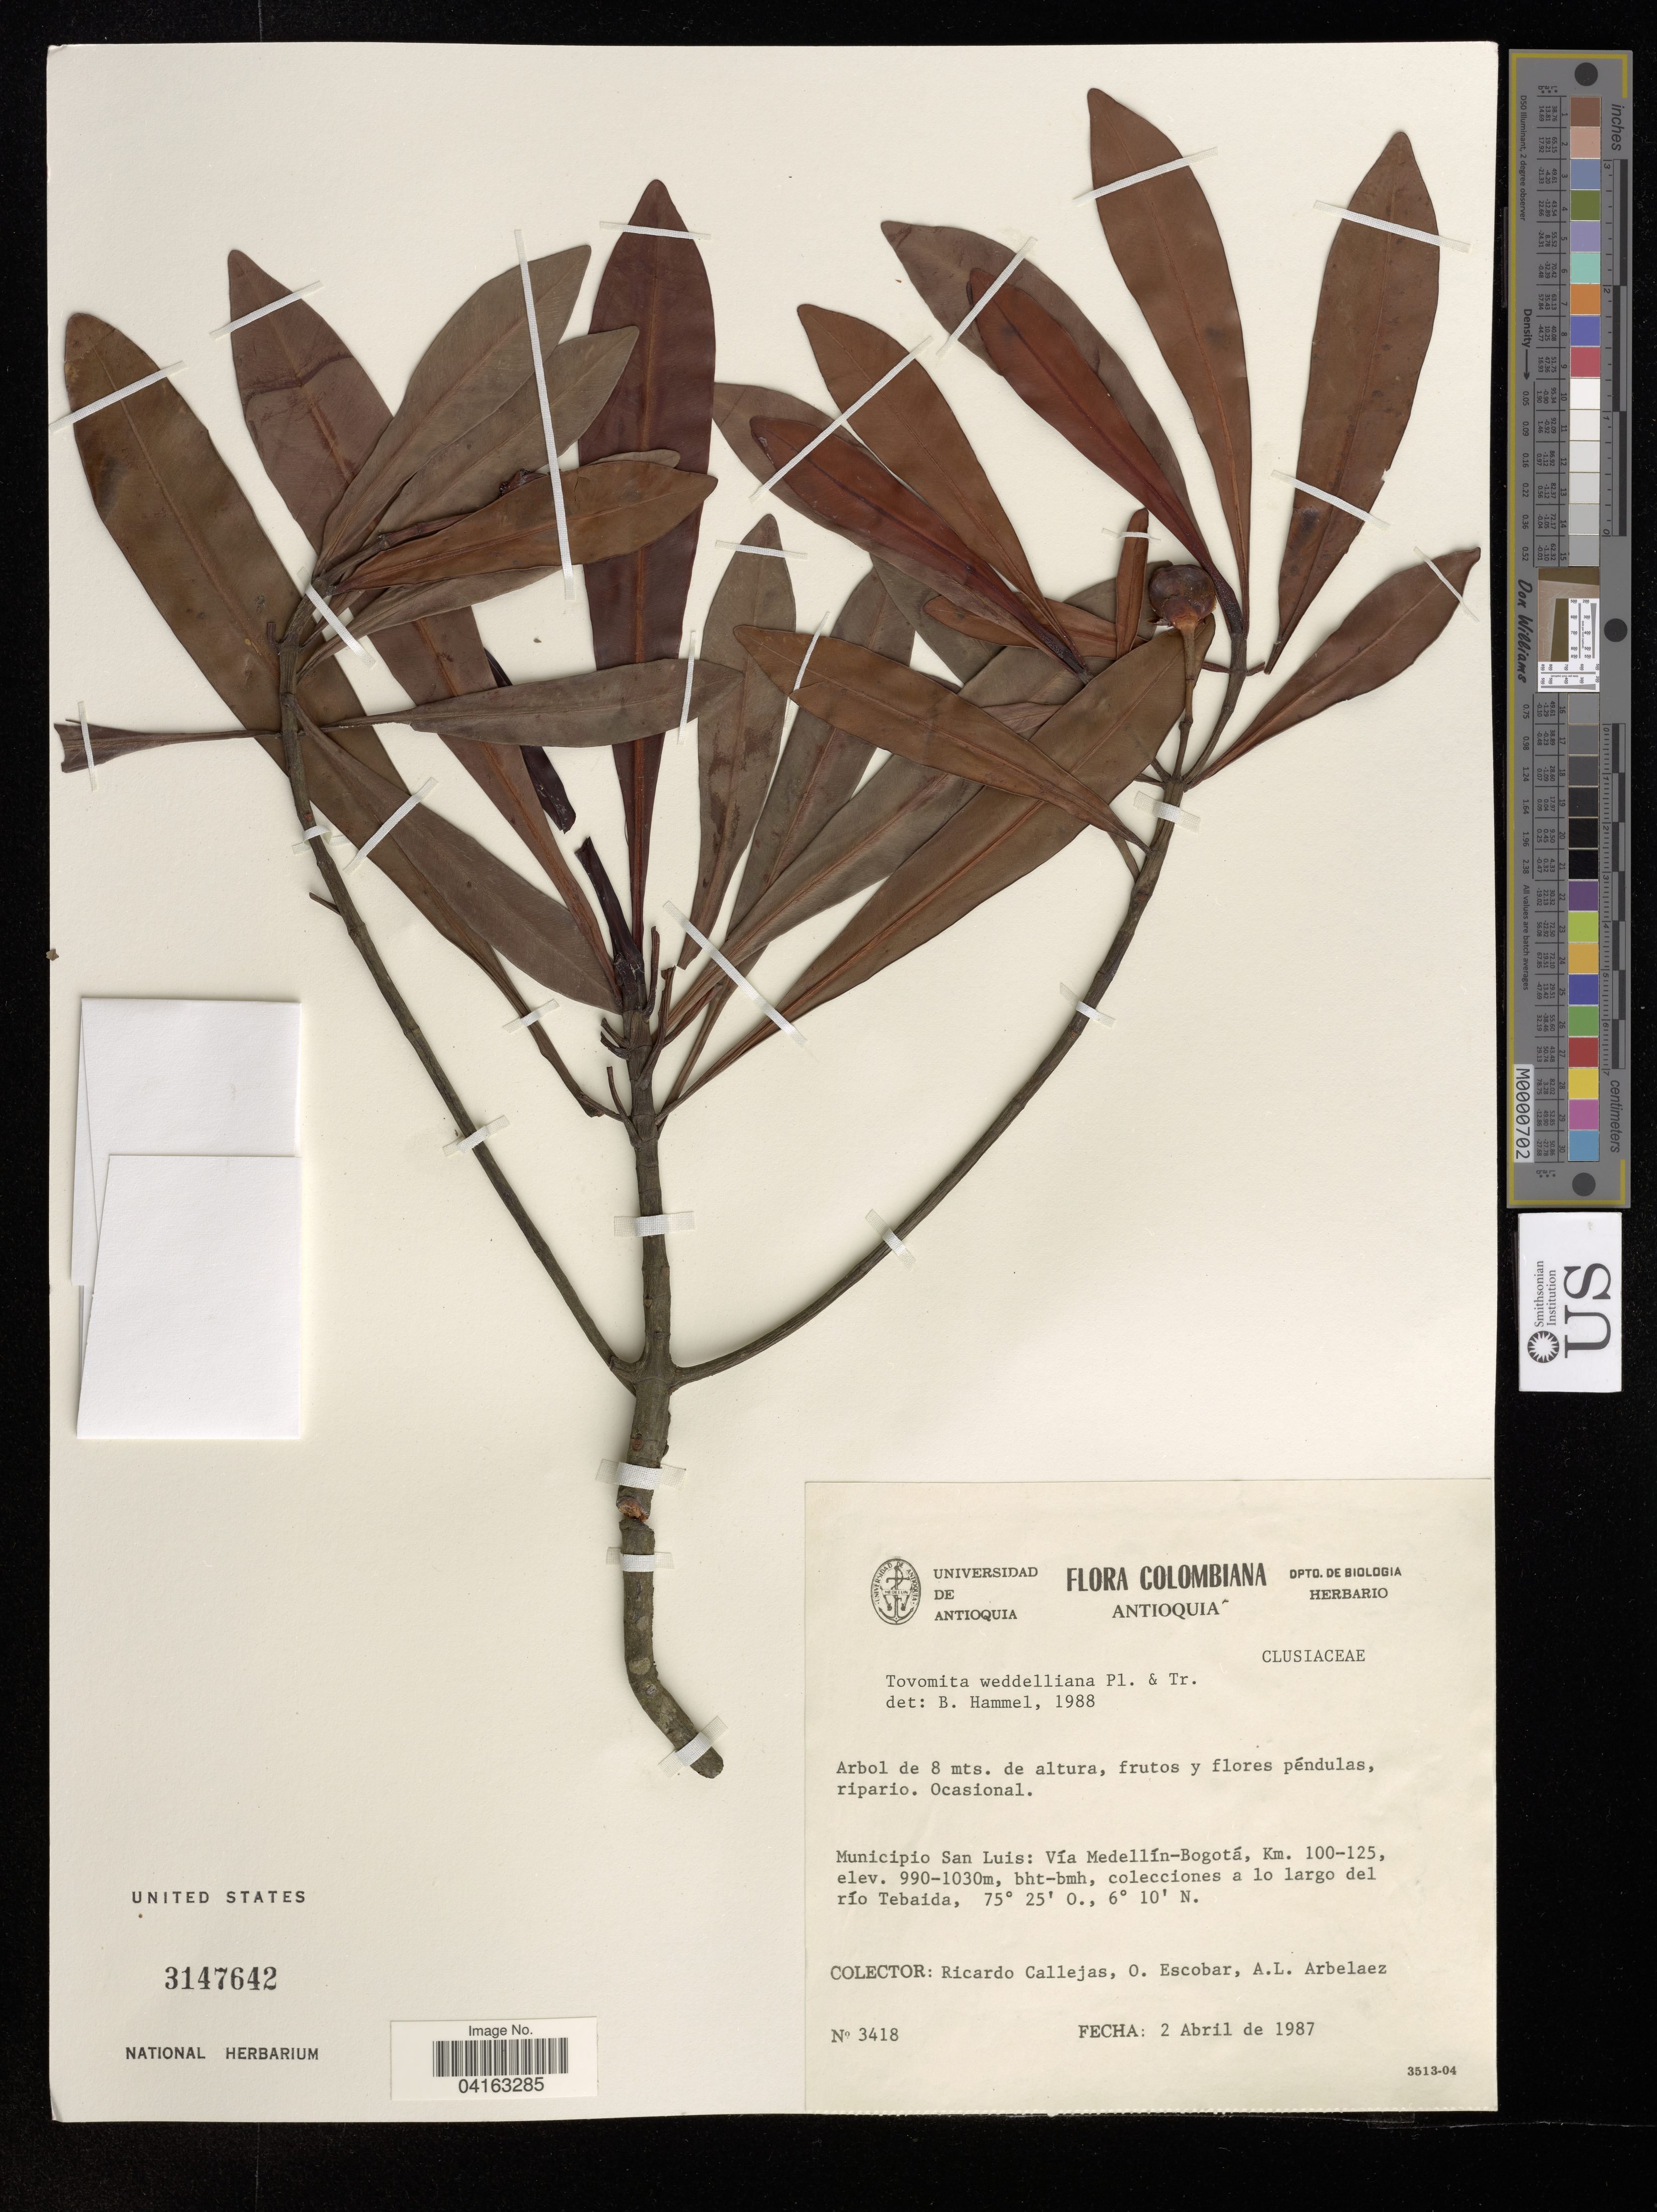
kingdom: Plantae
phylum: Tracheophyta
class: Magnoliopsida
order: Malpighiales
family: Clusiaceae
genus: Tovomita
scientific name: Tovomita weddelliana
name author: Planch. & Triana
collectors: R. Callejas, O. Escobar & A. L. Arbelaez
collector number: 3418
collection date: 1987-04-02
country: Colombia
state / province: Antioquia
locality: Municipio San Luis: Vía Medellín-Bogotá, Km. 100-125, bht-bmh, colecciones a lo largo del río Tebaida.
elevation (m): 990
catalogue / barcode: US 3147642